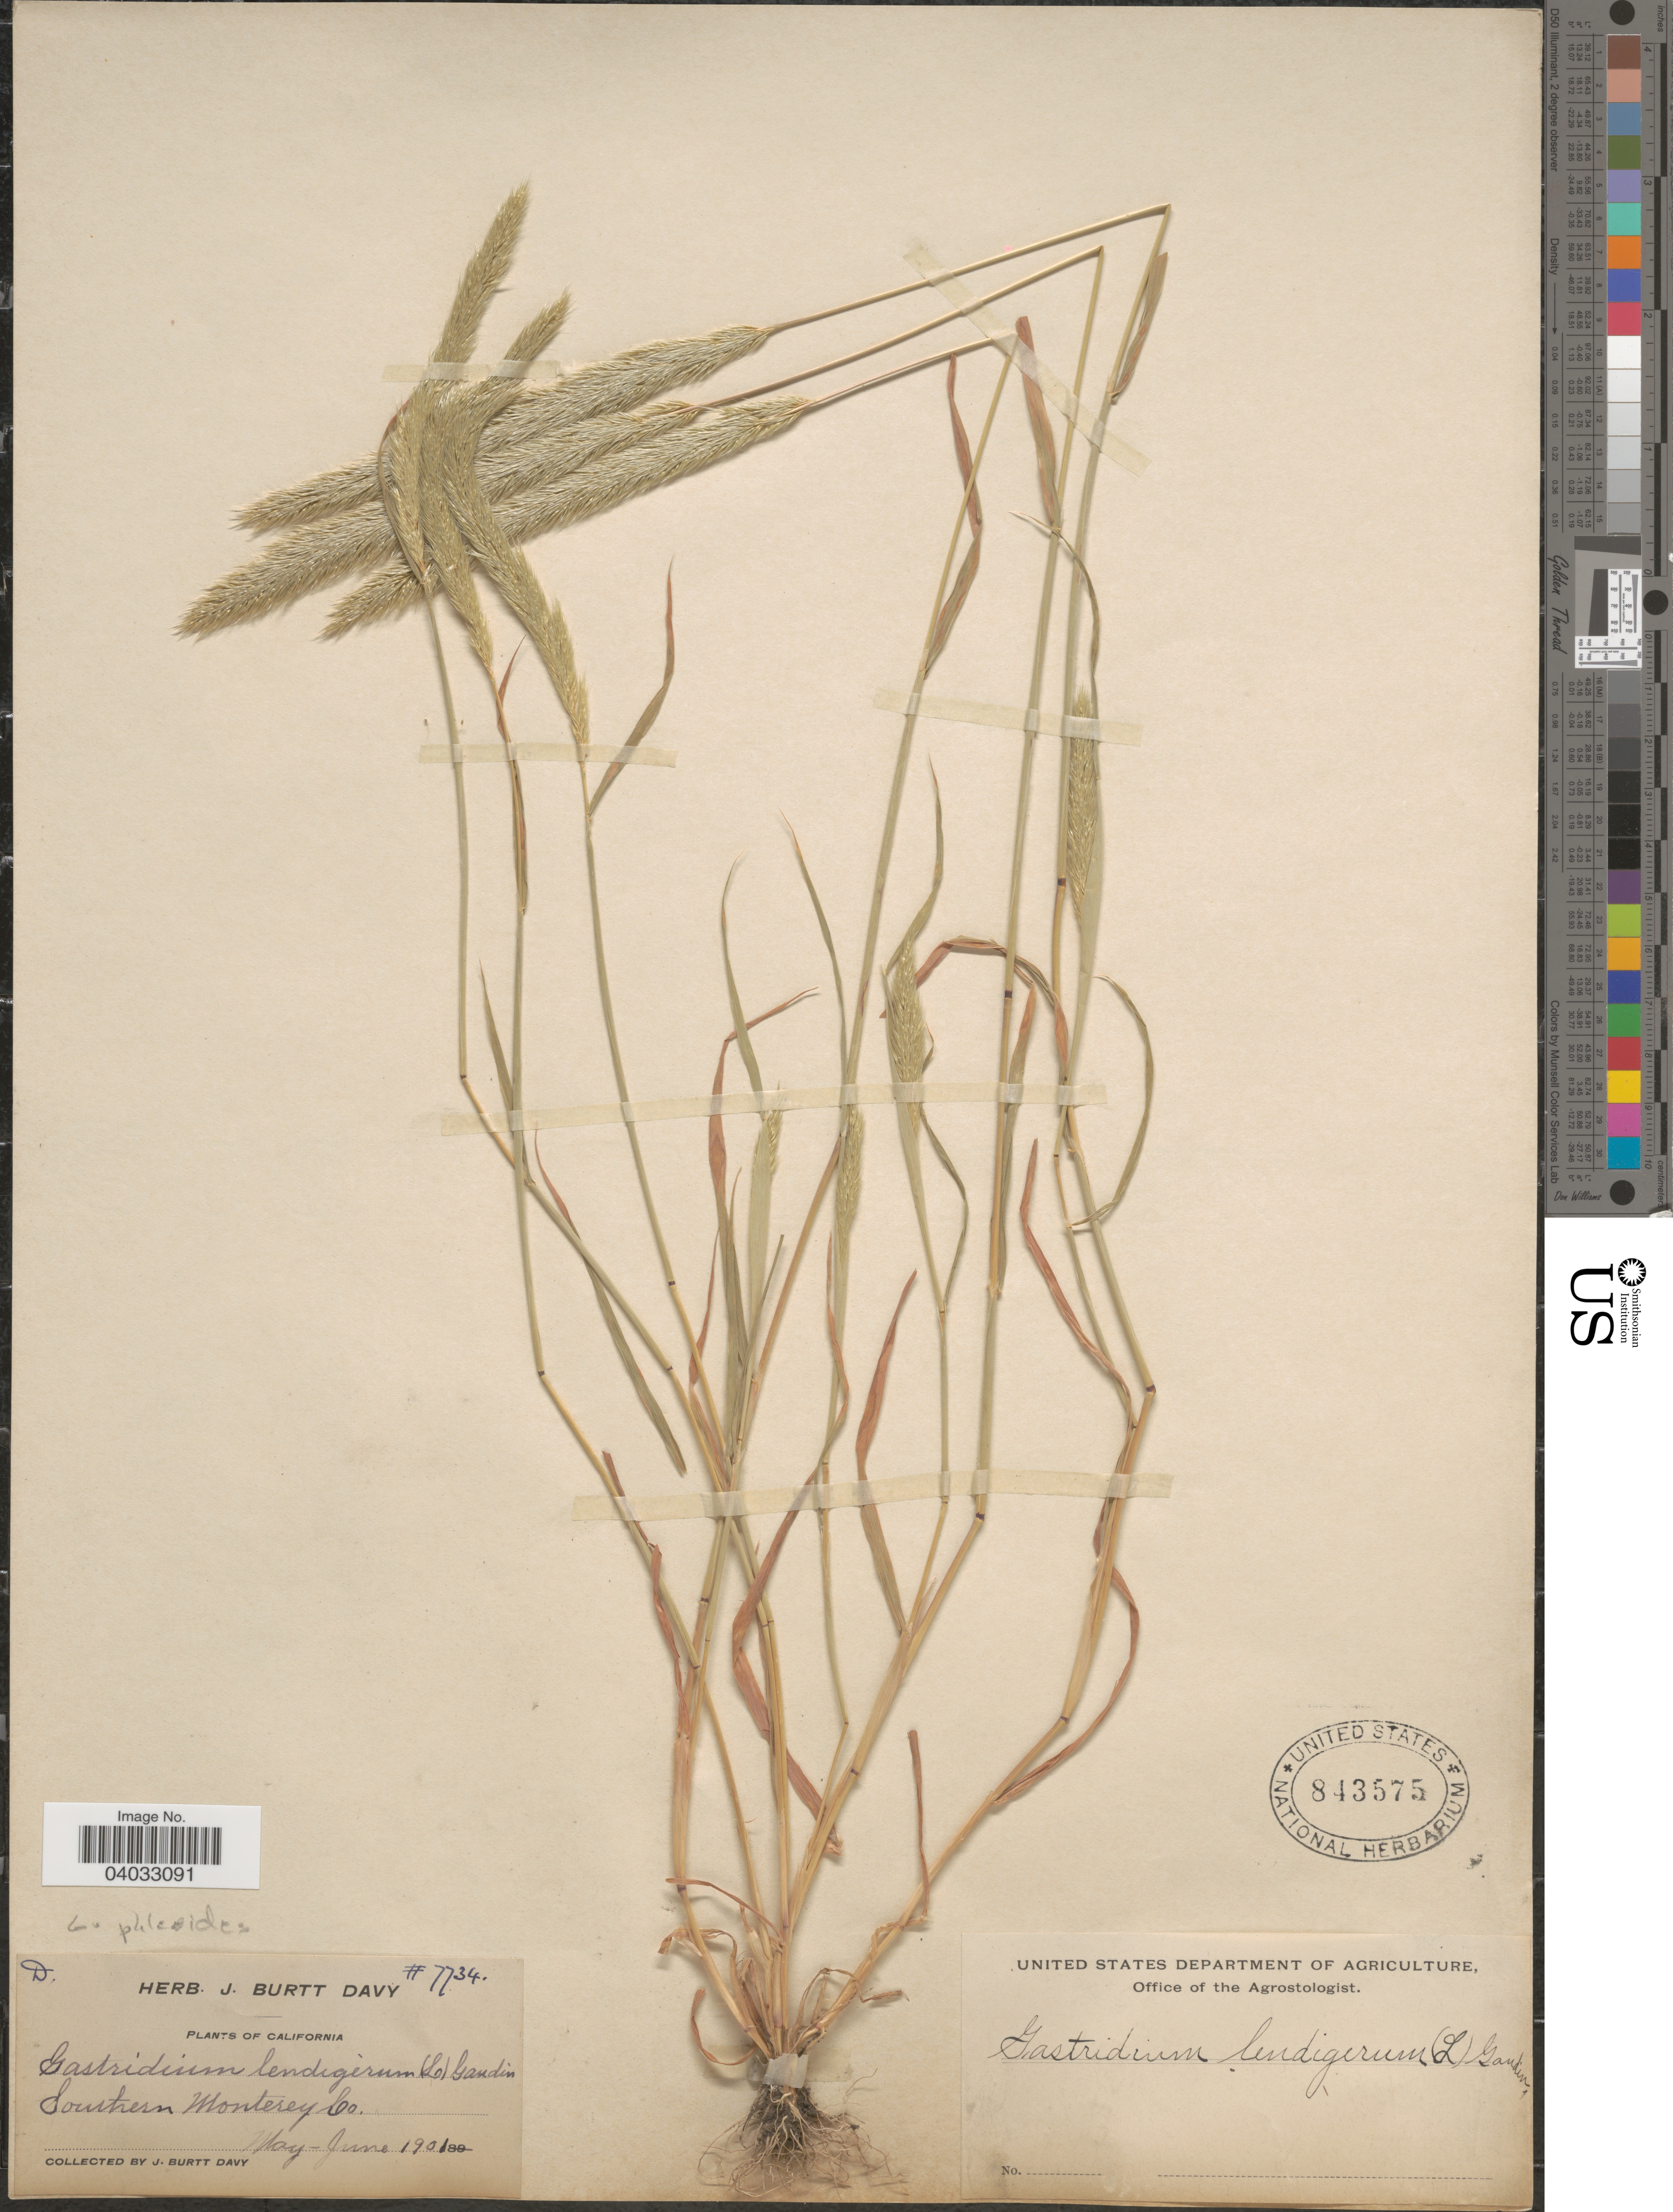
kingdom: Plantae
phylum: Tracheophyta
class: Liliopsida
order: Poales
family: Poaceae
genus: Gastridium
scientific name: Gastridium phleoides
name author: (Nees) C.E. Hubb.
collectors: J. Burtt Davy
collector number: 7734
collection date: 1901-05/1901-06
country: United States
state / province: California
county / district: Monterey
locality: Southern Monterey Co.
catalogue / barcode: US 843575